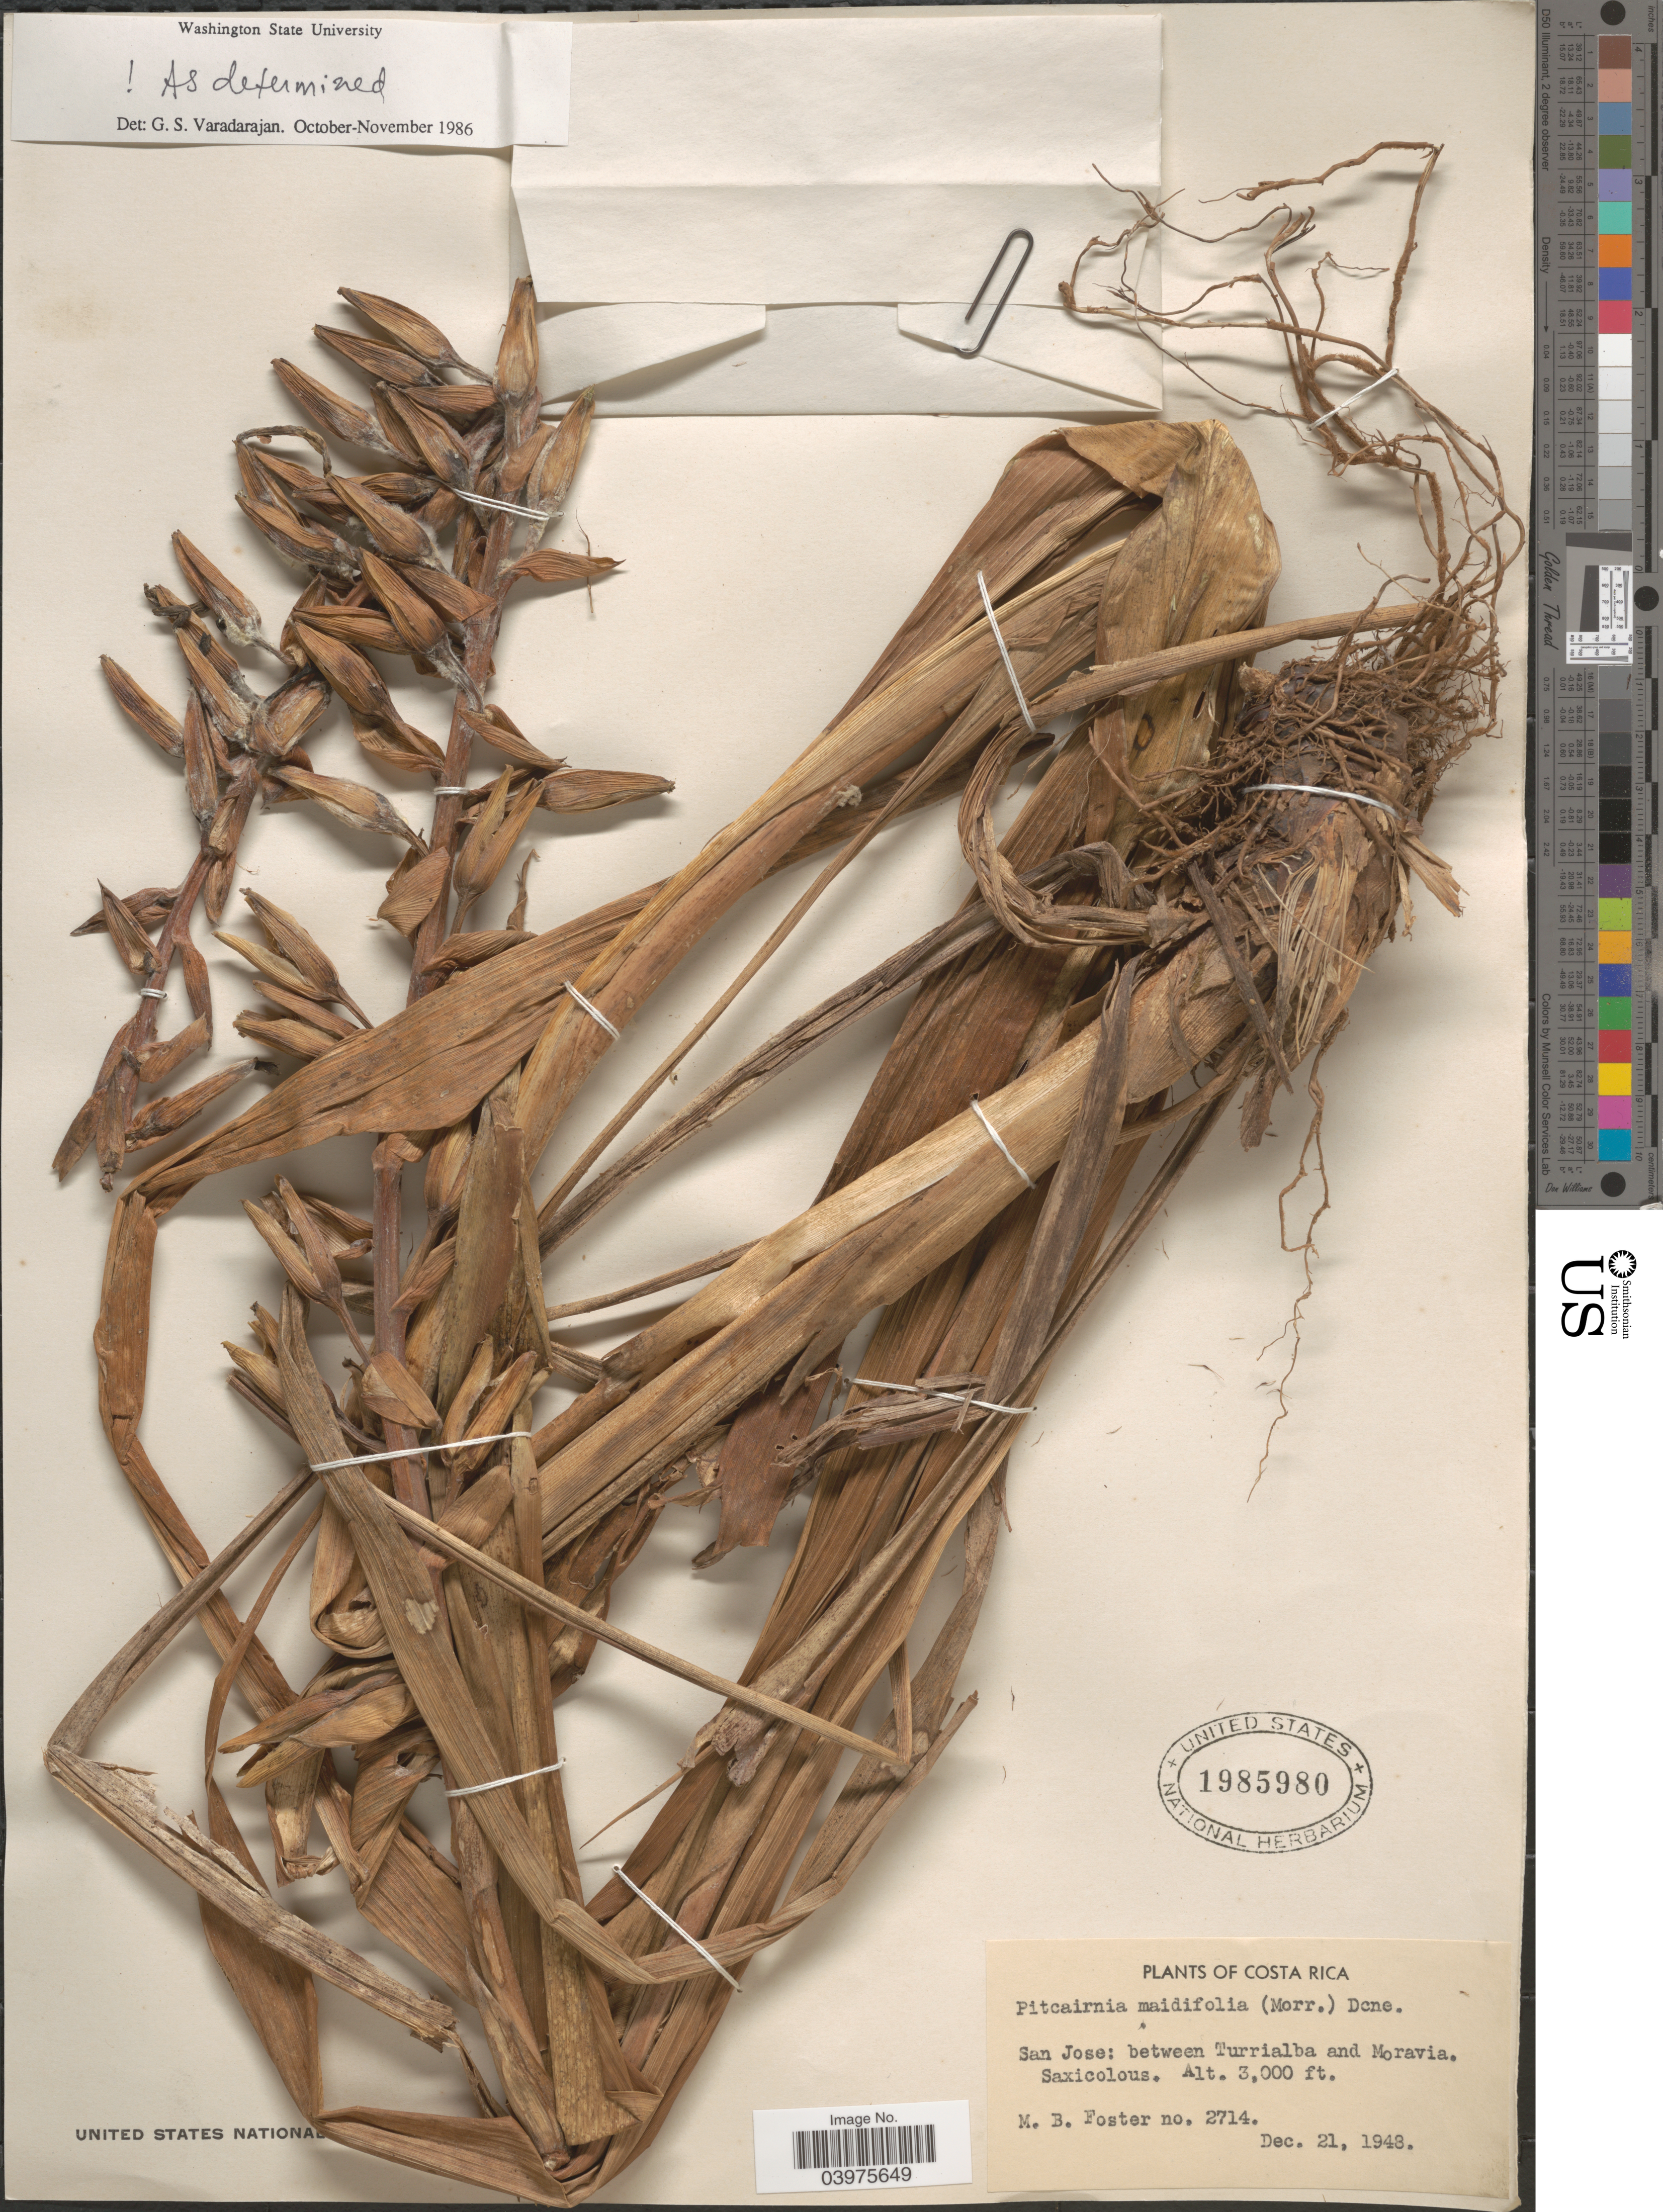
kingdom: Plantae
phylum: Tracheophyta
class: Liliopsida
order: Poales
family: Bromeliaceae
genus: Pitcairnia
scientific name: Pitcairnia maidifolia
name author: (C. Morren) Decne. ex Planch.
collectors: M. B. Foster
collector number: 2714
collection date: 1948-12-21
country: Costa Rica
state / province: San José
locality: Between Turrialba and Moravia.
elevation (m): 914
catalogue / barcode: US 1985980